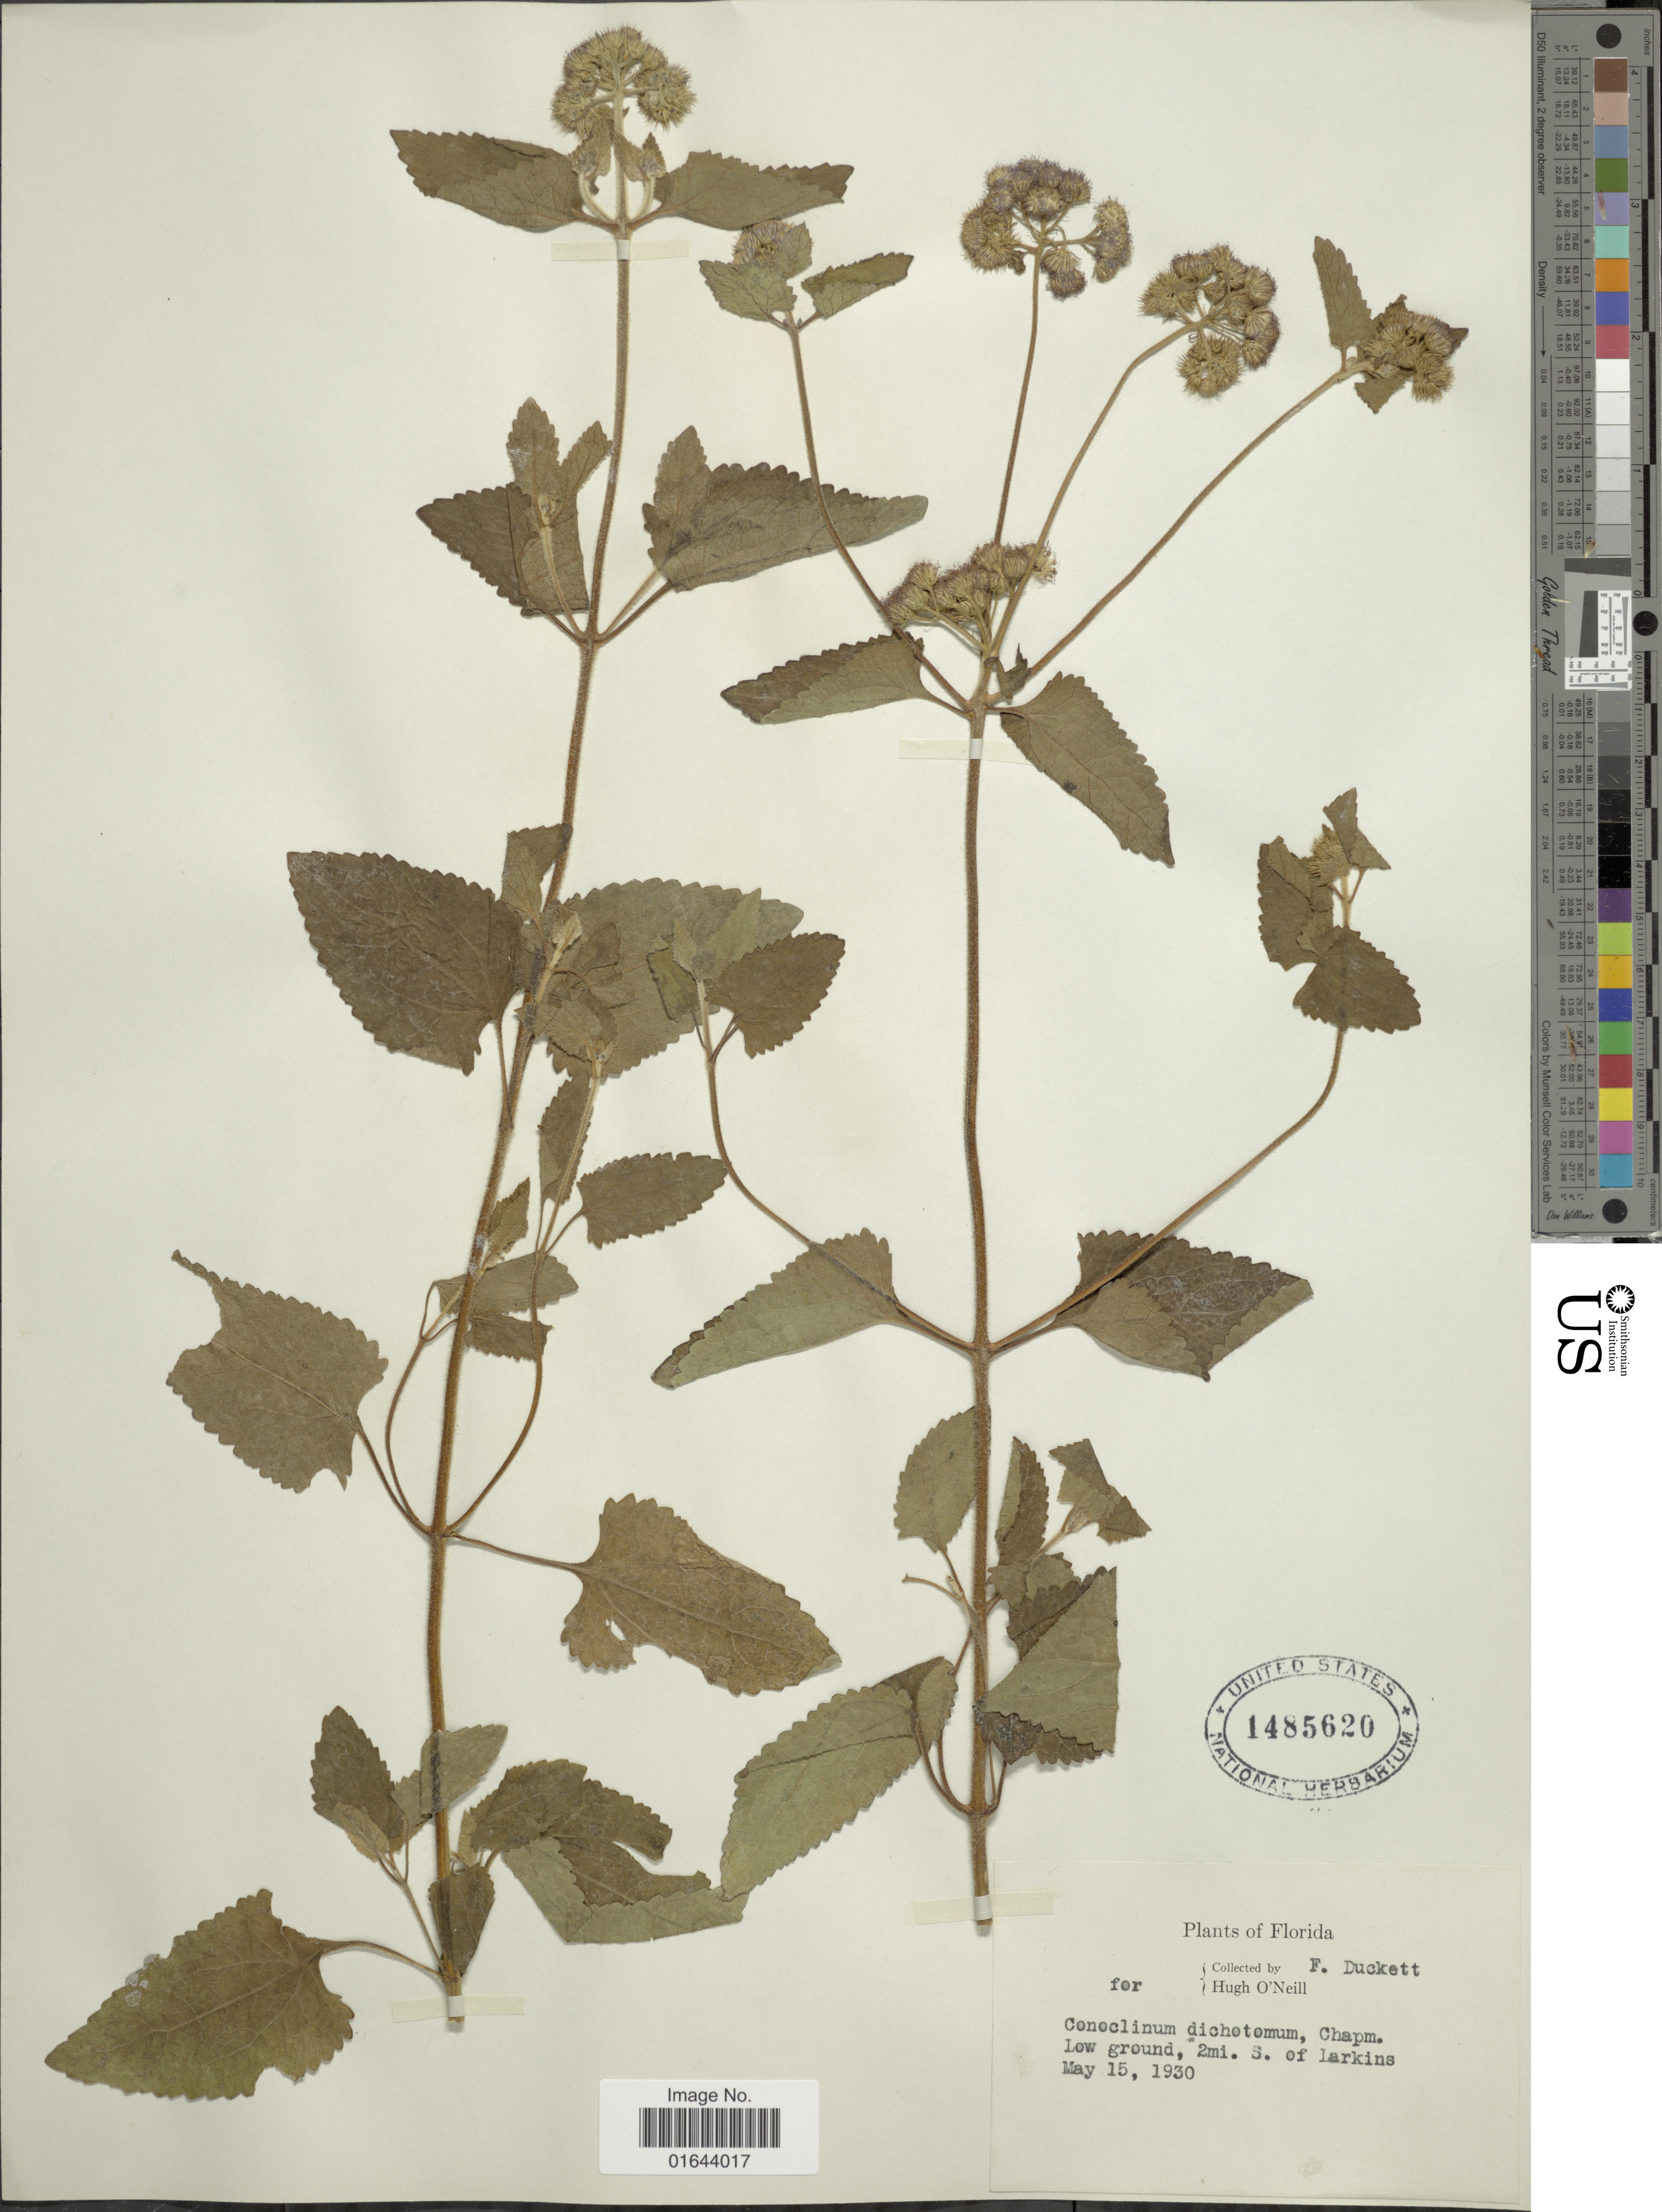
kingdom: Plantae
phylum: Tracheophyta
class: Magnoliopsida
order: Asterales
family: Asteraceae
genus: Conoclinium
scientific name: Conoclinium coelestinum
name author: (L.) DC.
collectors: F. Duckett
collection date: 1930-05-15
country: United States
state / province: Florida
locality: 2 mi. S. of Larkins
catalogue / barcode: US 1485620